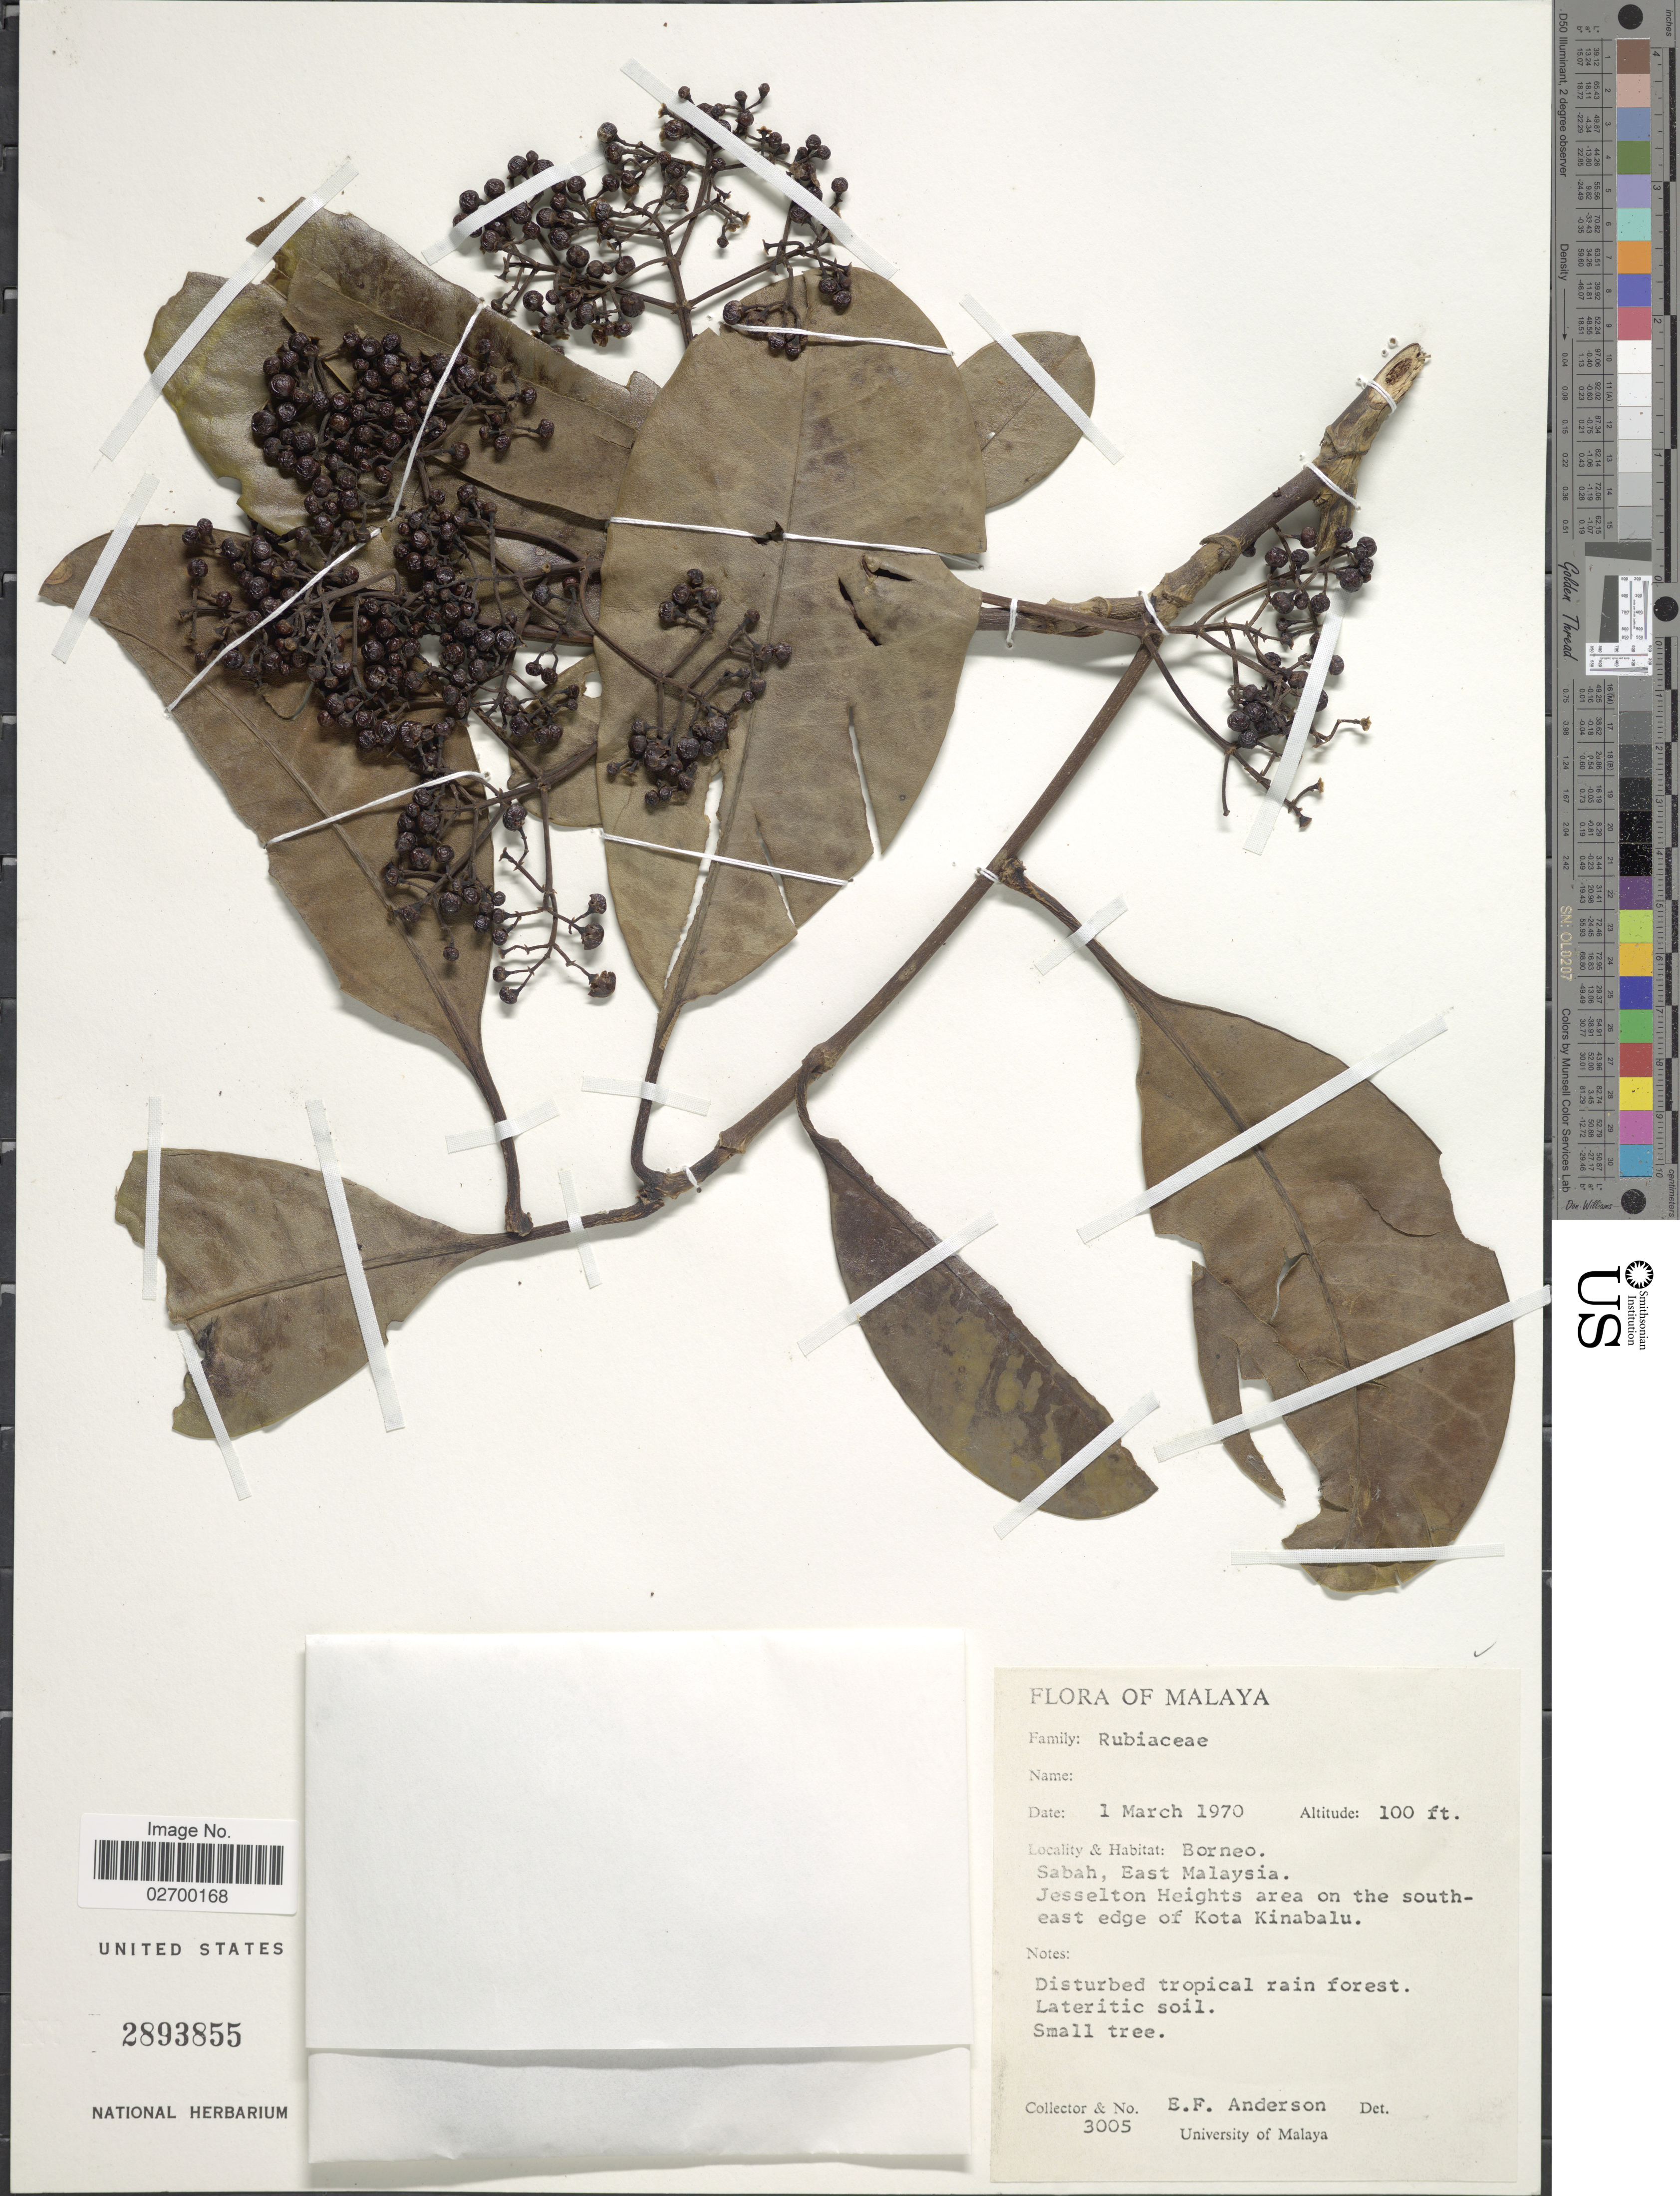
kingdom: Plantae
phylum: Tracheophyta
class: Magnoliopsida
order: Gentianales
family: Rubiaceae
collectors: E. F. Anderson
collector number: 3005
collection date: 1970-03-01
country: Malaysia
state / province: Sabah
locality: Malaya. Borneo. East Malaysia. Jesselton Heights area on the south-east edge of Kota Kinabalu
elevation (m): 30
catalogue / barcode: US 2893855